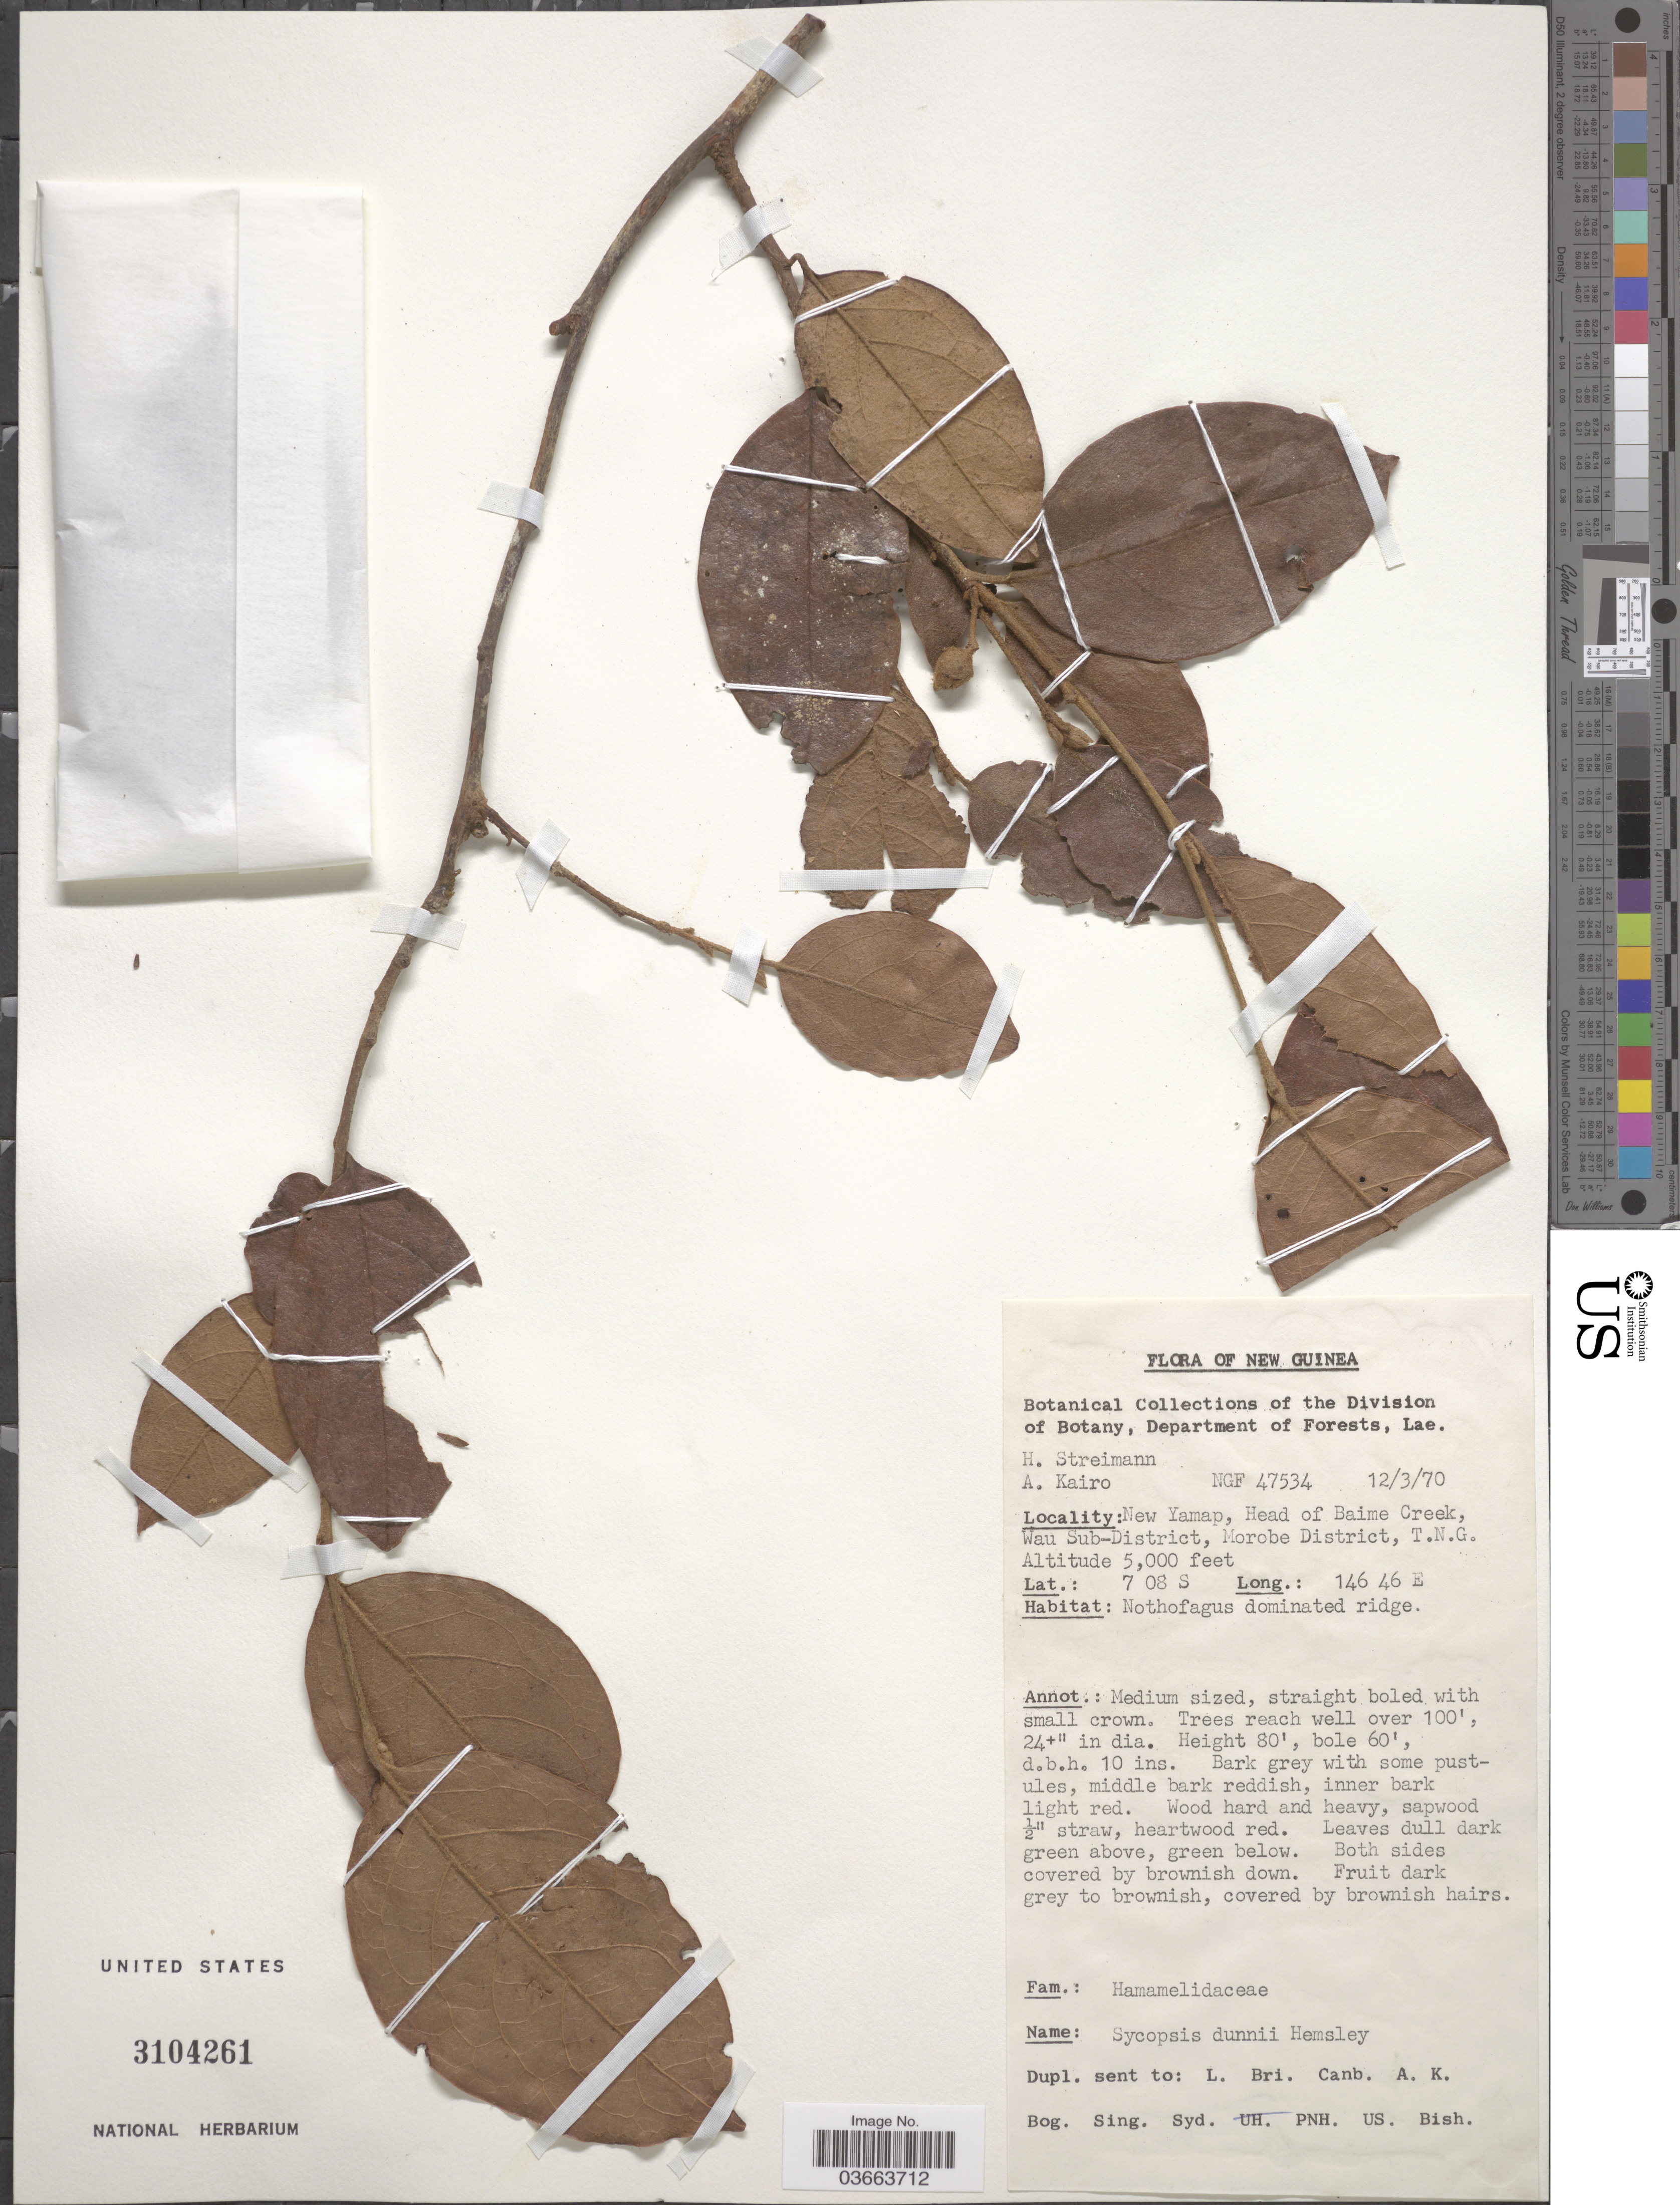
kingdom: Plantae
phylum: Tracheophyta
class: Magnoliopsida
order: Saxifragales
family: Hamamelidaceae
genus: Distyliopsis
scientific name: Distyliopsis lanata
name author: N.A. Brummitt & Utteridge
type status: Isotype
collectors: H. Streimann & A. Kairo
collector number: NGF 47534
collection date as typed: Transcribed d/m/y: 12/3/70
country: Papua New Guinea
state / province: Morobe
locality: New Guinea. New Yamap, Head of Baime Creek, Wau Sub-District, Morobe District, T.N.G.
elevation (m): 1524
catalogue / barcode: US 3104261